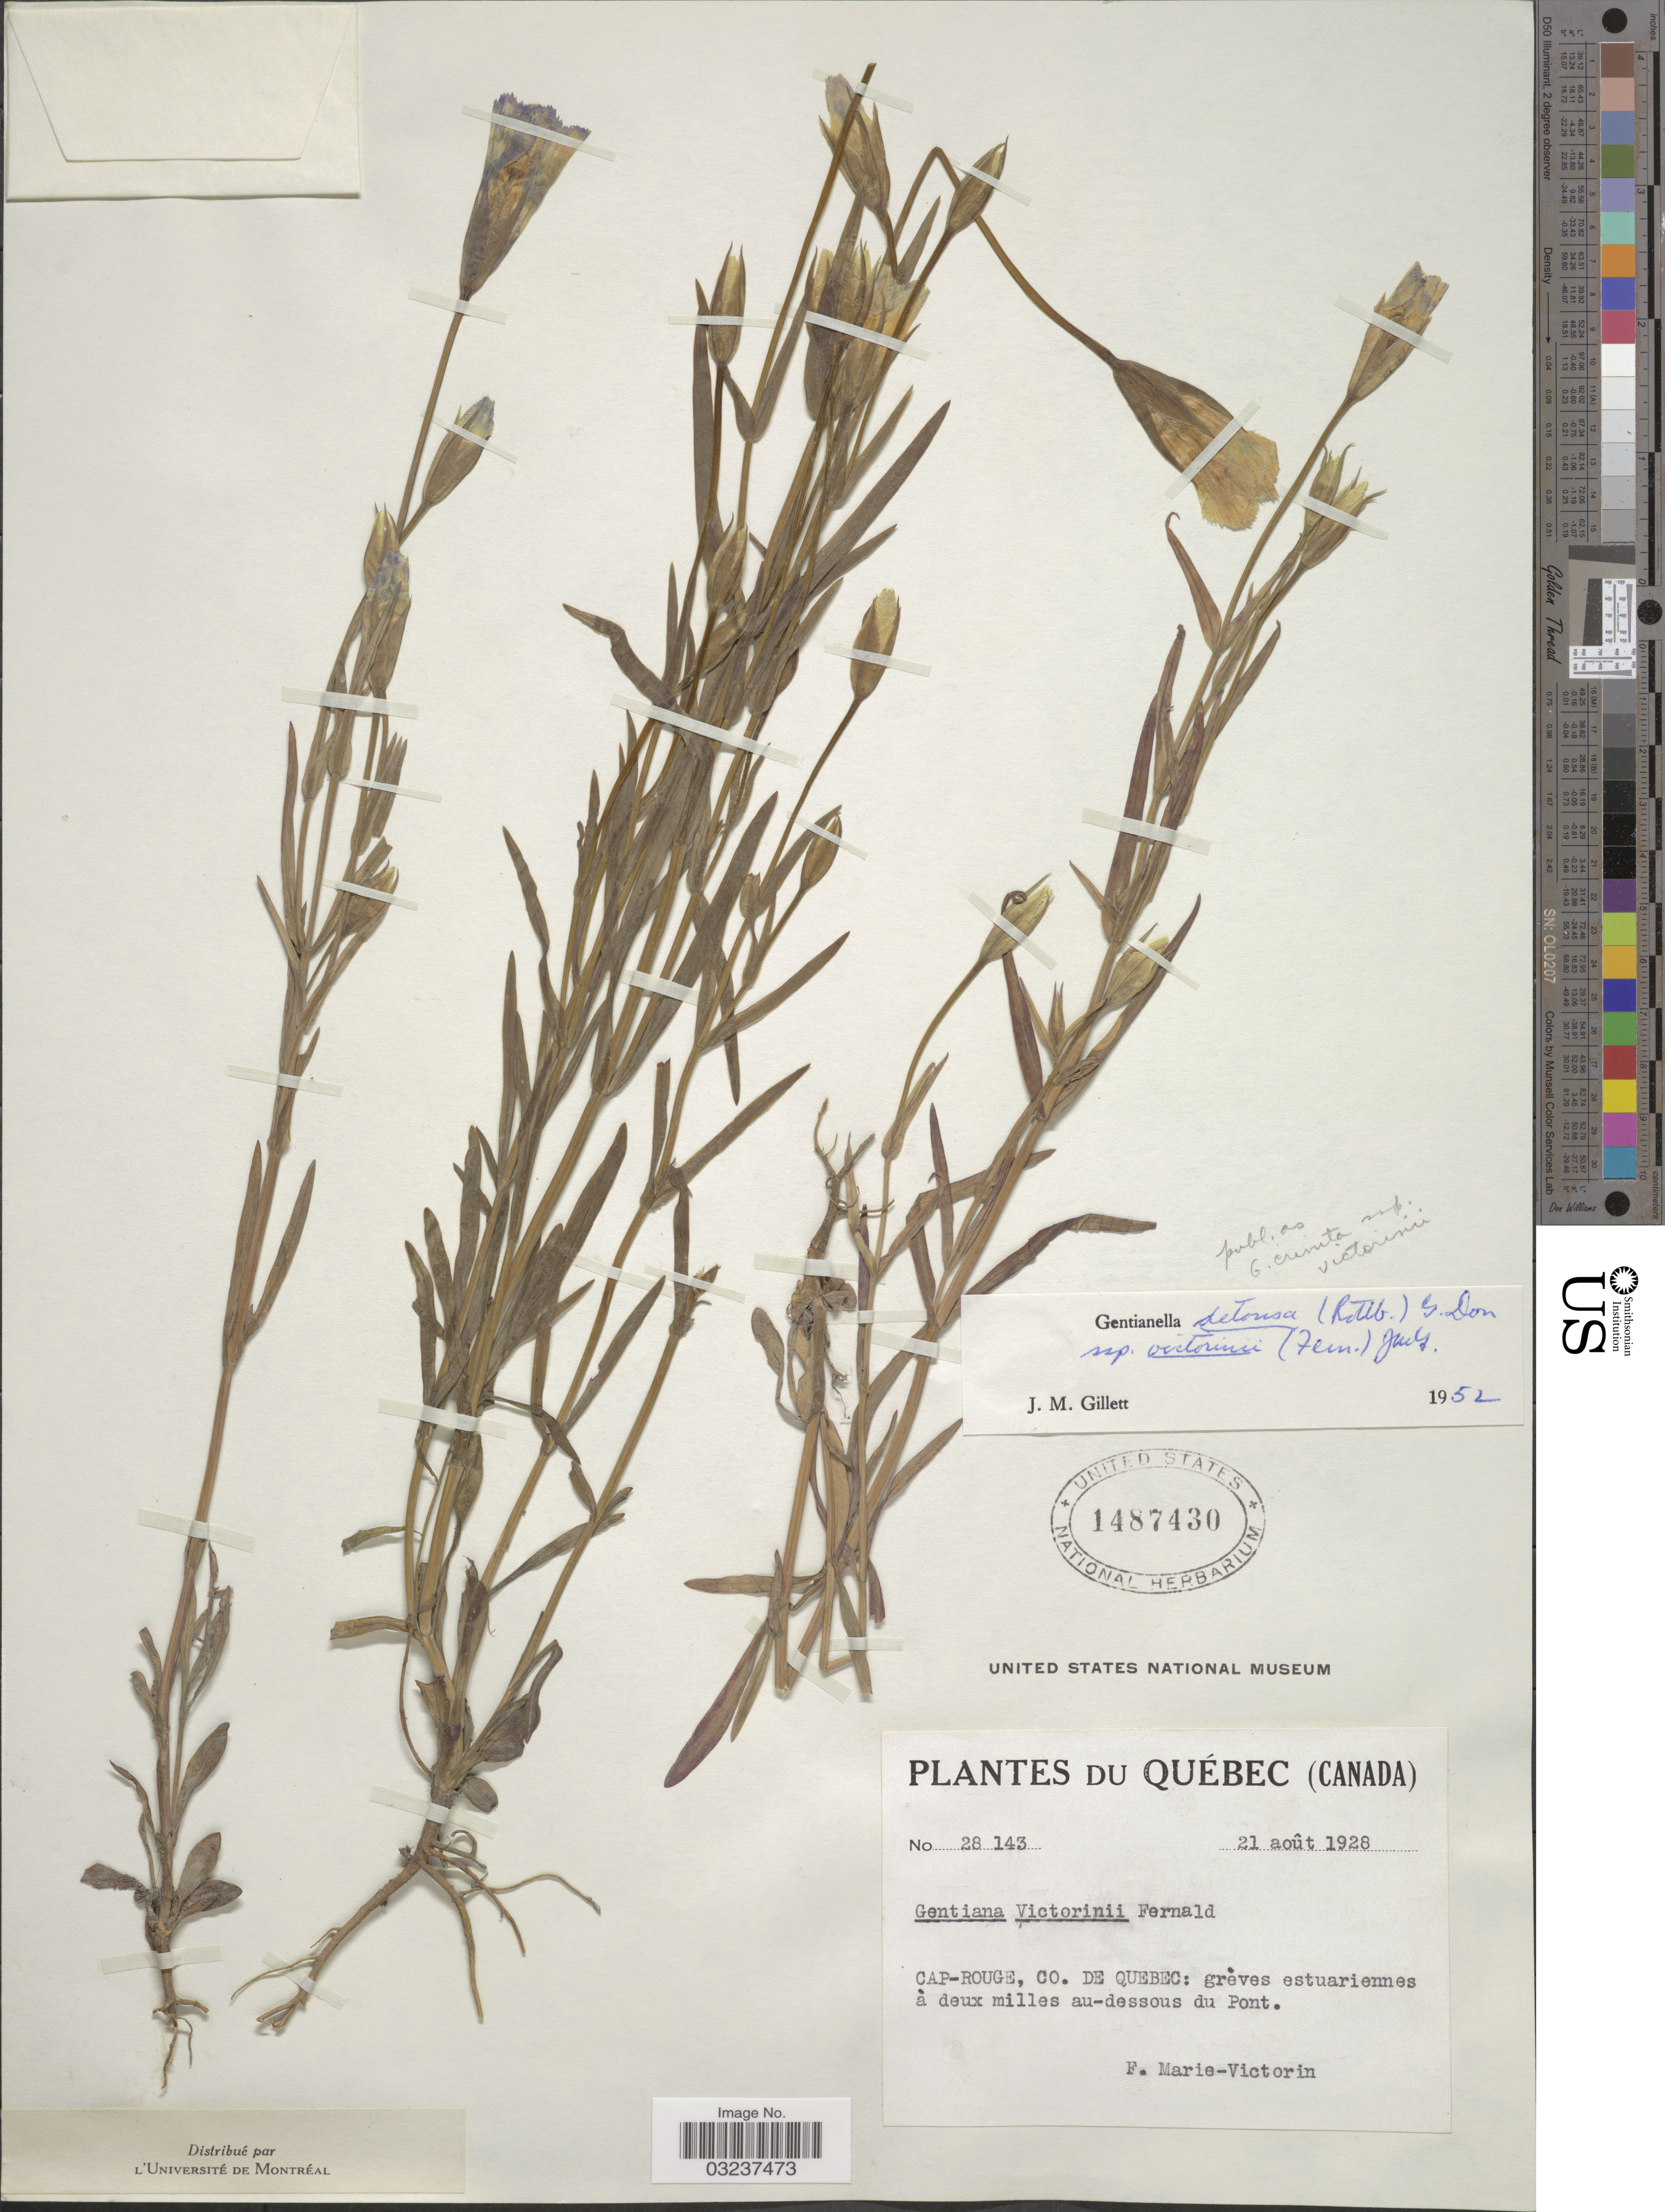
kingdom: Plantae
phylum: Tracheophyta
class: Magnoliopsida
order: Gentianales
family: Gentianaceae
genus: Gentianella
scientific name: Gentianella crinita subsp. victorinii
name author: (Fernald) J.M. Gillett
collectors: F. Marie-Victorin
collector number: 28143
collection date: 1928-08-21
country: Canada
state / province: Quebec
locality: Cap-Rouge, Co. de Quebec: grèves estuariennes à deux milles au-dessous du Pont.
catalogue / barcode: US 1487430